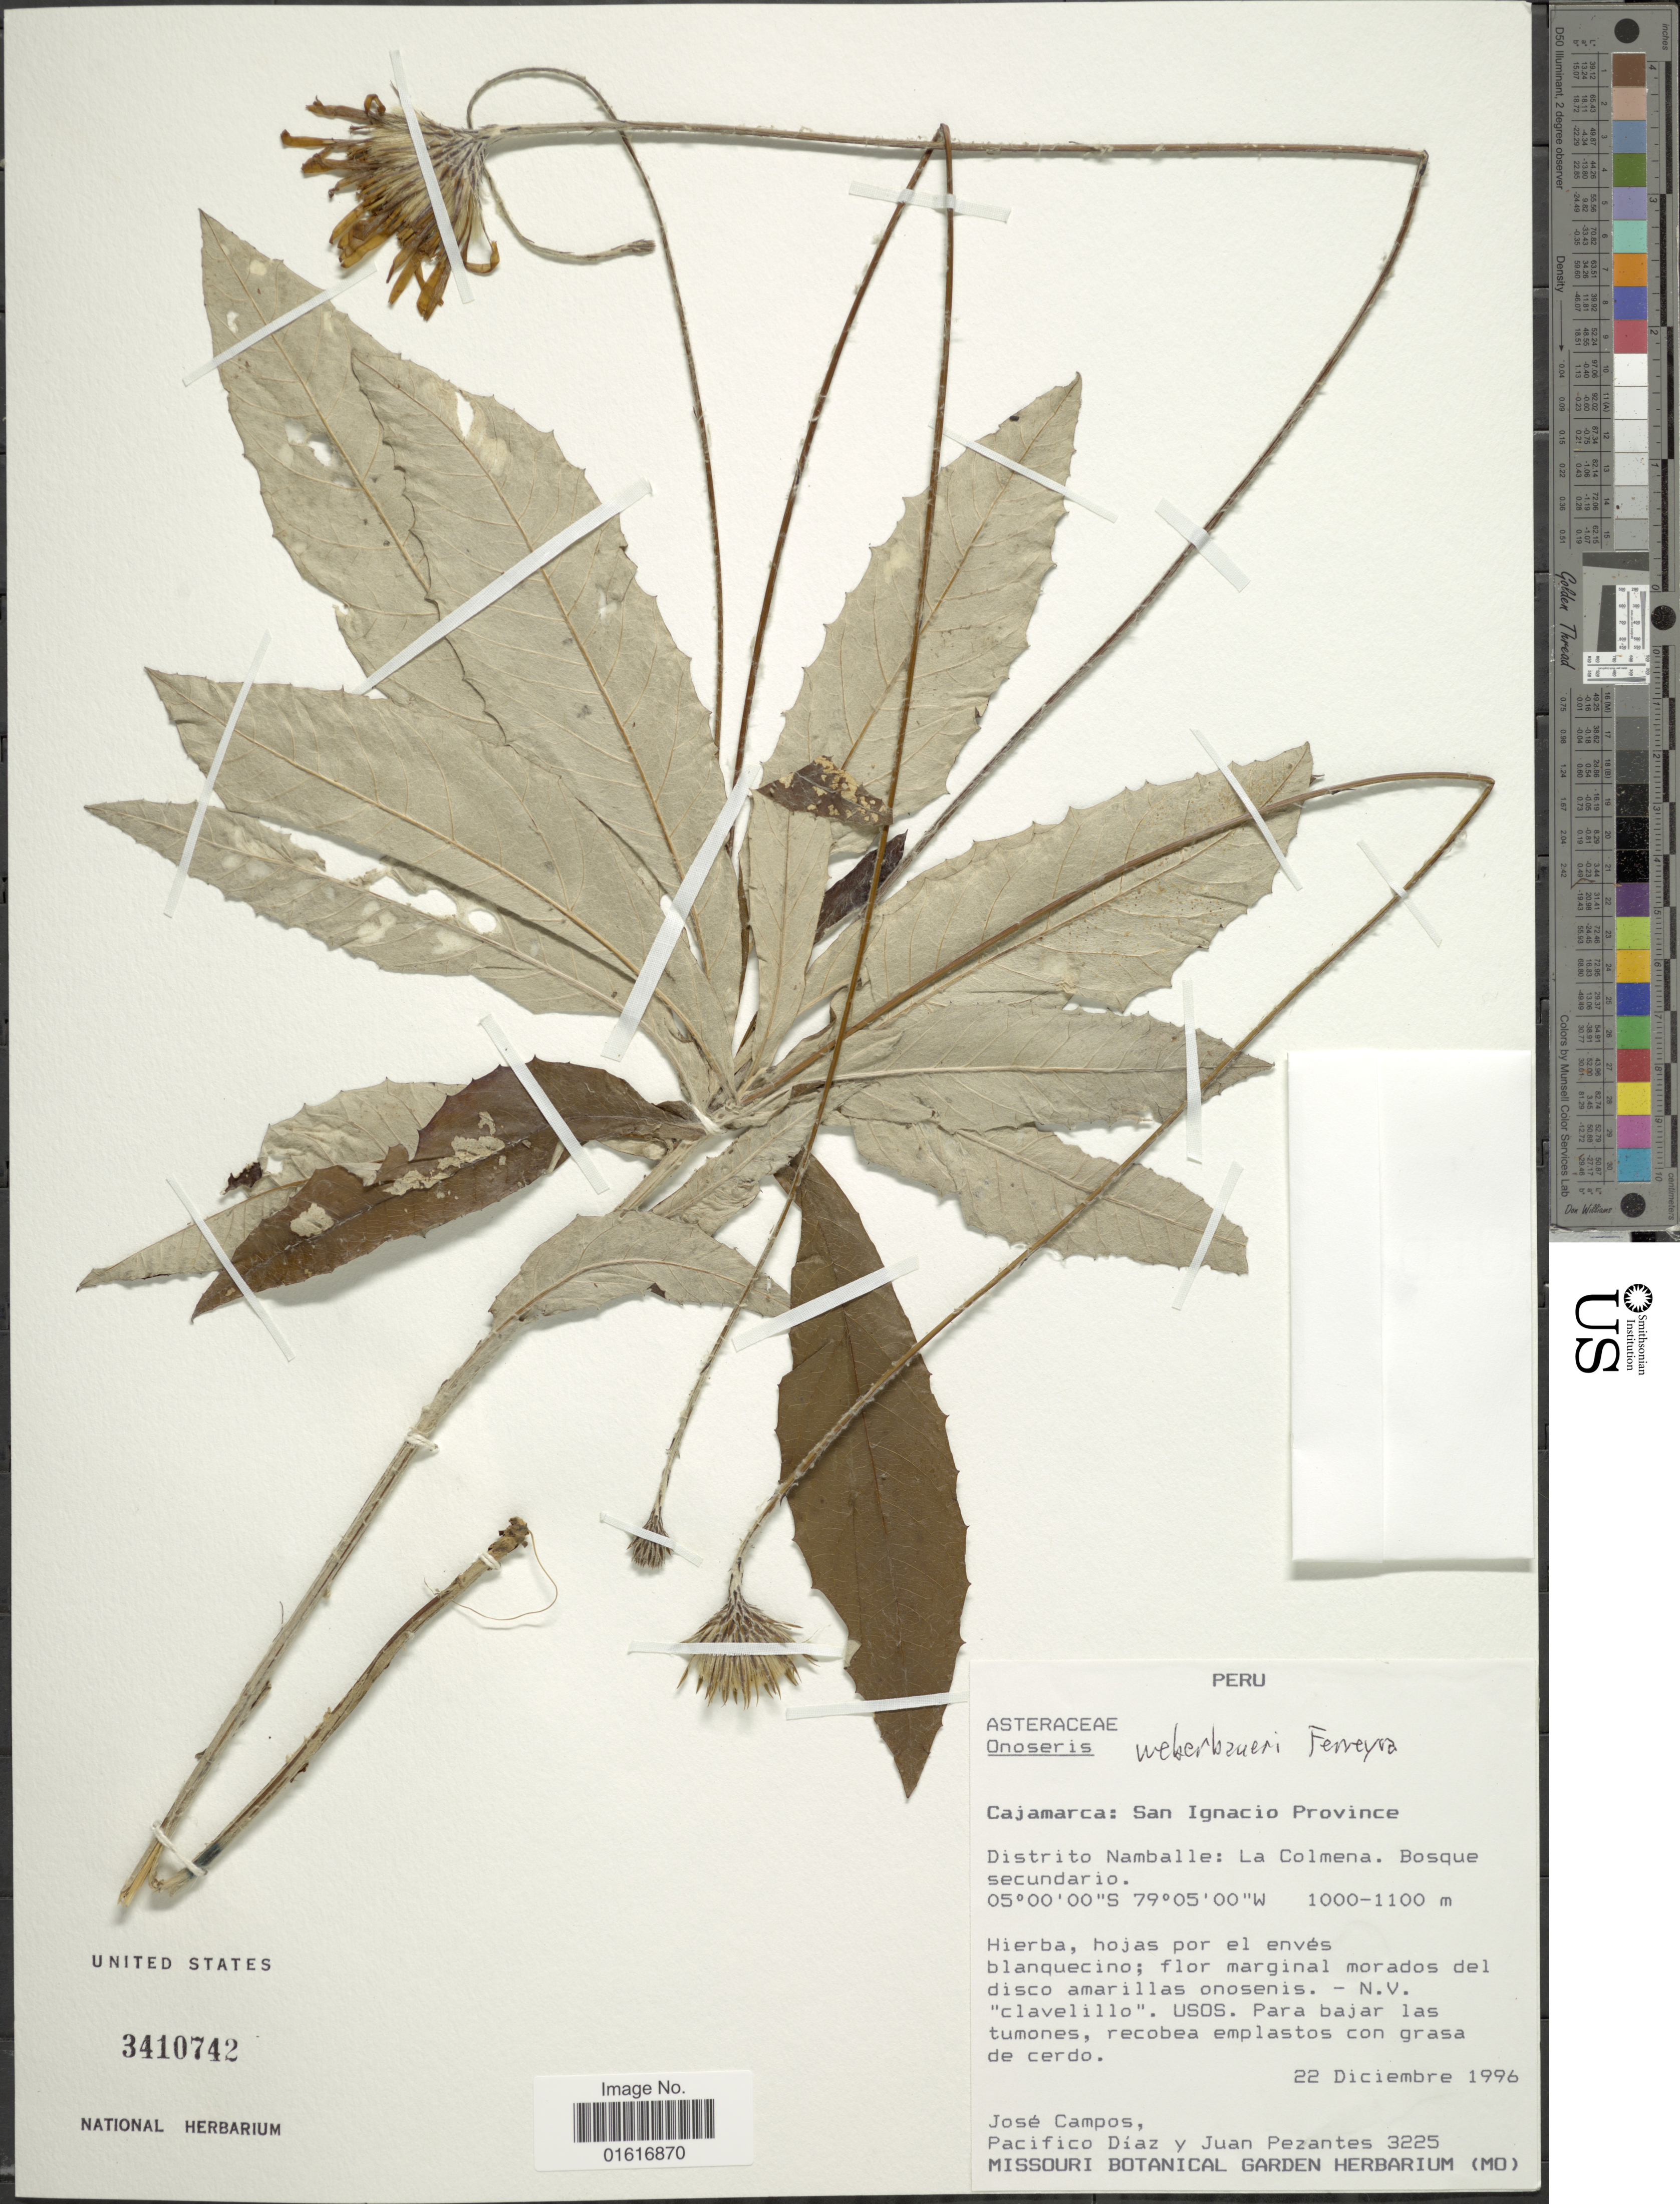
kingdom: Plantae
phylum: Tracheophyta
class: Magnoliopsida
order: Asterales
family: Asteraceae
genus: Onoseris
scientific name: Onoseris weberbaueri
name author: Ferreyra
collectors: J. Campos, W. Díaz P. & J. Pezantes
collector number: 3225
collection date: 1996-12-22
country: Peru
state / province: Cajamarca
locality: San Igancio Province, Distrito Namballe: La Colmena. Bosque secundario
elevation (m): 1000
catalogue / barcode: US 3410742